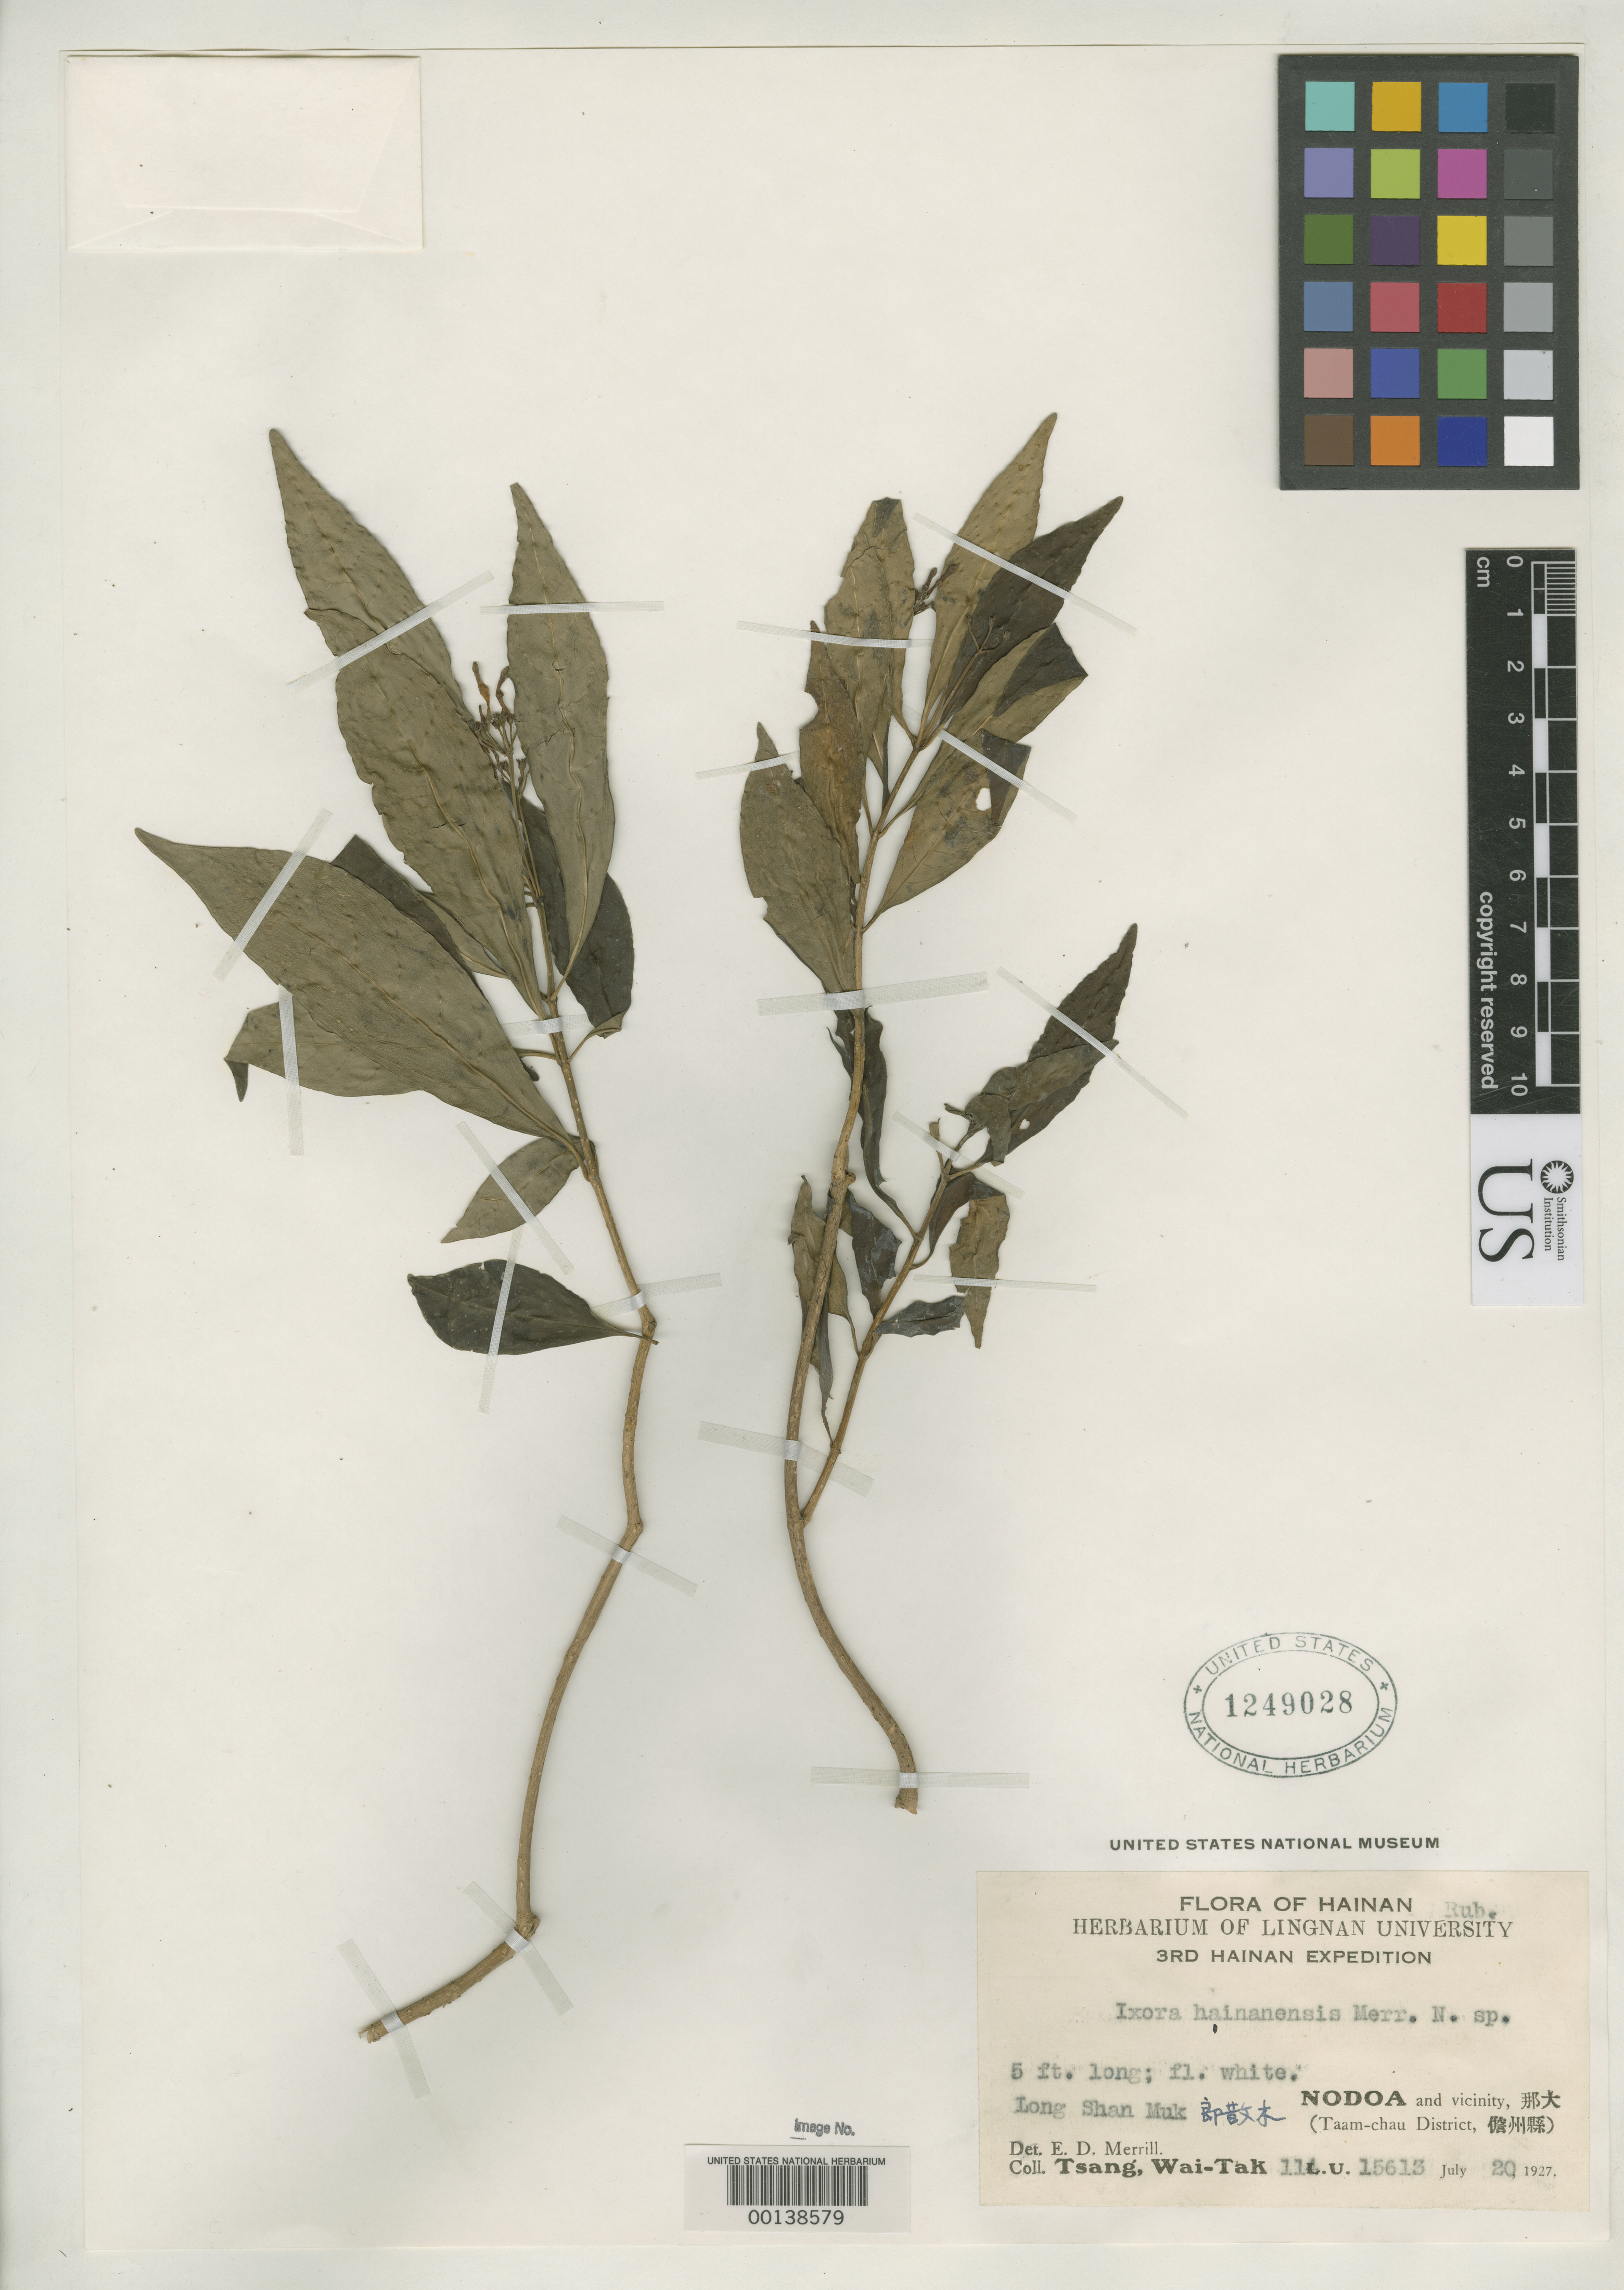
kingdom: Plantae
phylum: Tracheophyta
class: Magnoliopsida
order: Gentianales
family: Rubiaceae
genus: Ixora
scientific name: Ixora hainanensis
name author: Merr.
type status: Isotype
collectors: W. T. Tsang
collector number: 15613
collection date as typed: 20 Jul 1927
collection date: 1927-07-20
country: China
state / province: Hainan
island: Hainan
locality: Nodoa.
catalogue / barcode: US 1249028